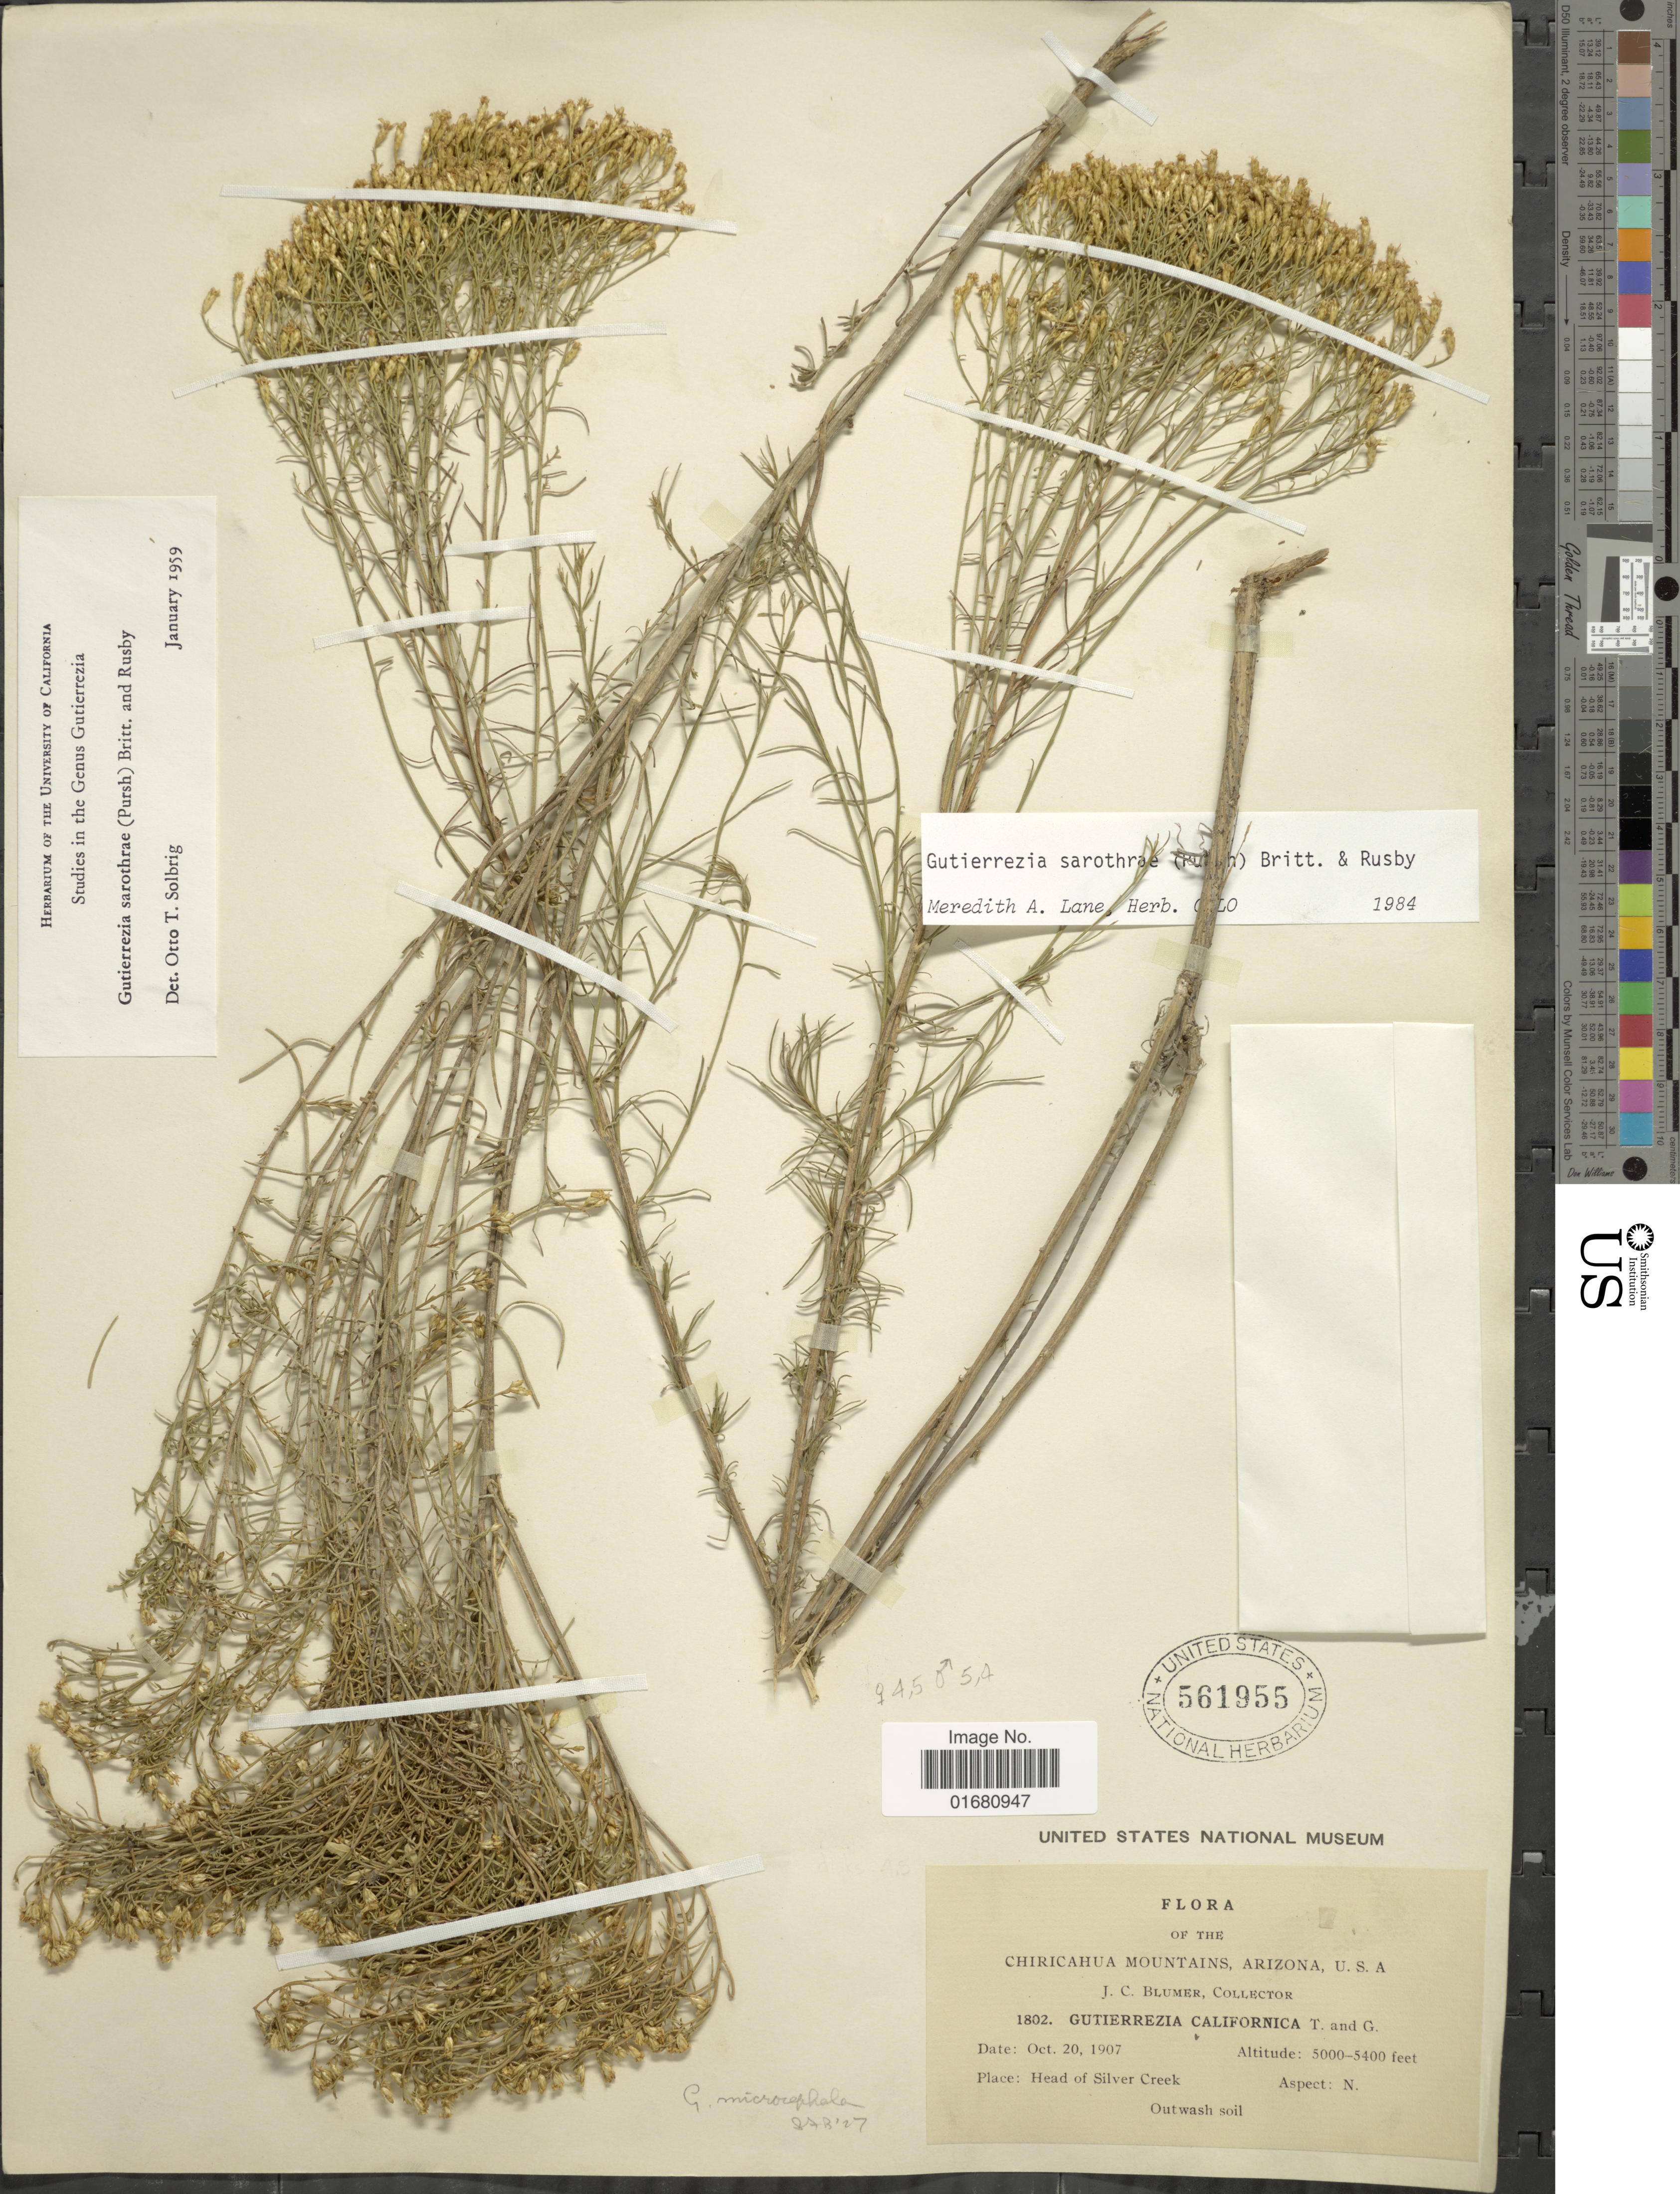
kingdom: Plantae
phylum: Tracheophyta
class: Magnoliopsida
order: Asterales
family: Asteraceae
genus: Gutierrezia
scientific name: Gutierrezia sarothrae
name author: (Pursh) Britton & Rusby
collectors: J. C. Blumer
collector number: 1802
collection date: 1907-10-20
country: United States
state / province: Arizona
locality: Chiricahua Mountains, Head of Silver Creek, Aspect : N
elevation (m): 1524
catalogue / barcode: US 561955